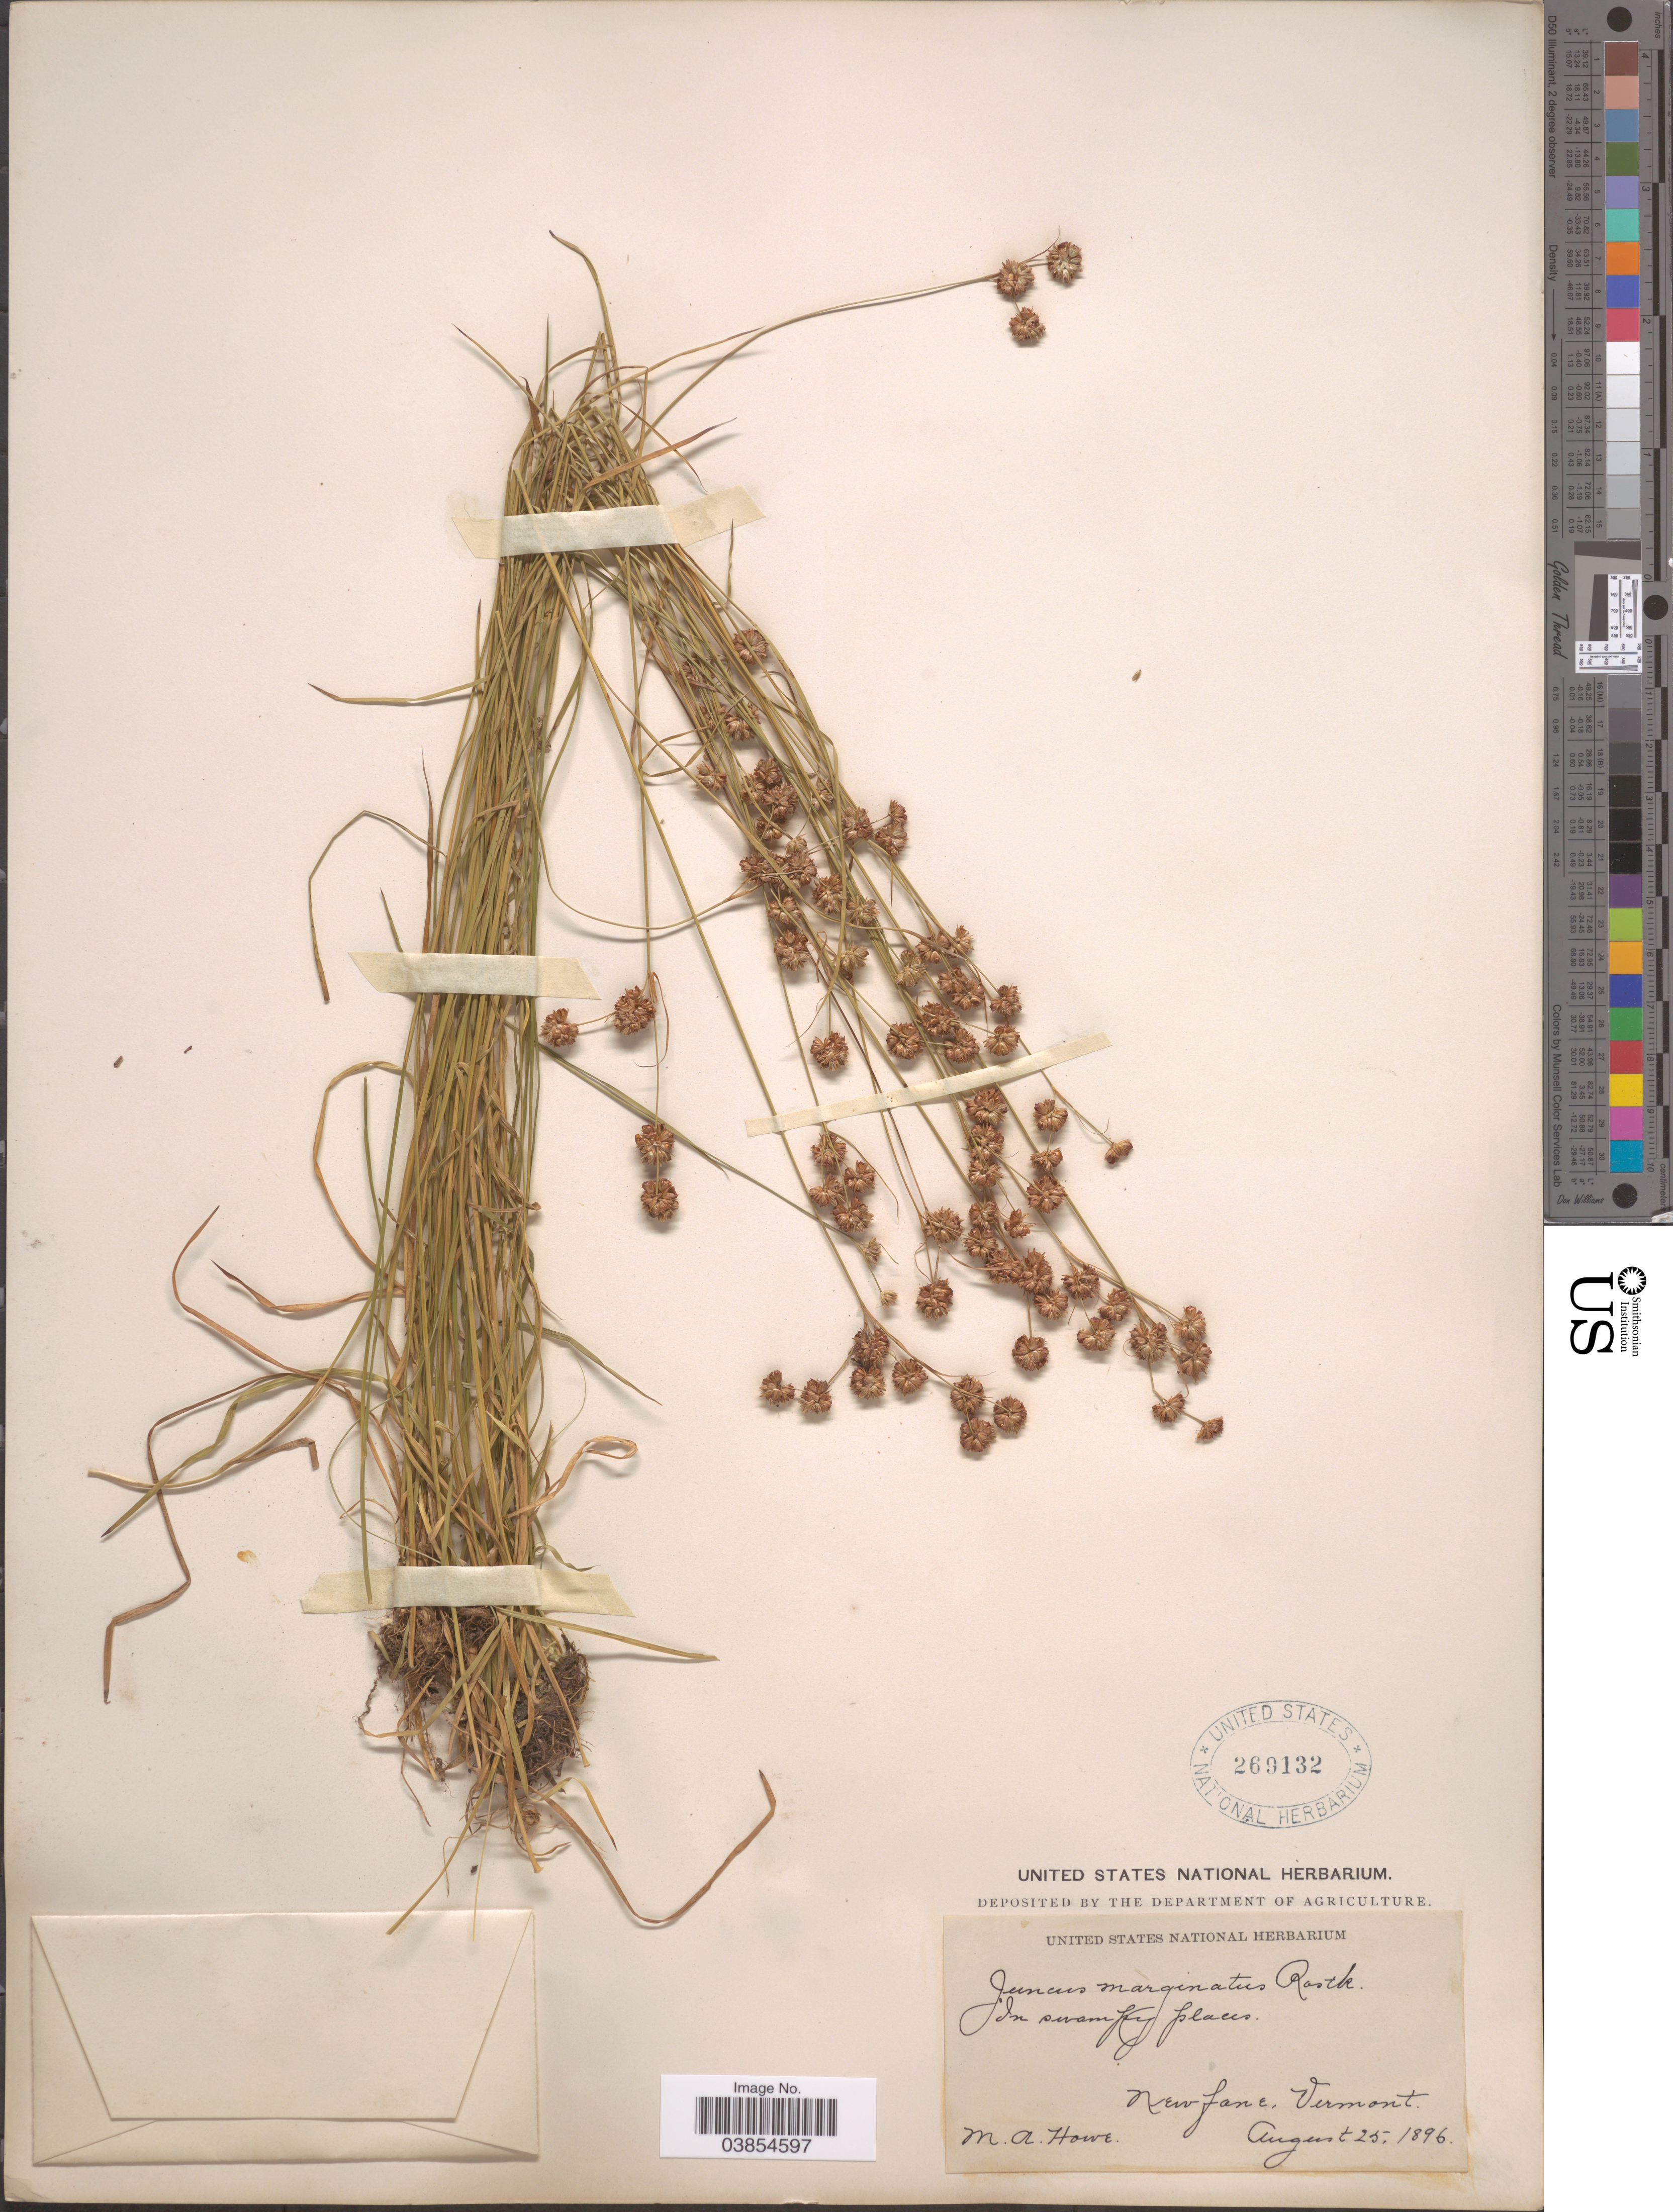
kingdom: Plantae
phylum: Tracheophyta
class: Liliopsida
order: Poales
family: Juncaceae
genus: Juncus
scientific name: Juncus marginatus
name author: Rostk.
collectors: M. A. Howe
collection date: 1896-08-25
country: United States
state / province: Vermont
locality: Newfane.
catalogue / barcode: US 269132